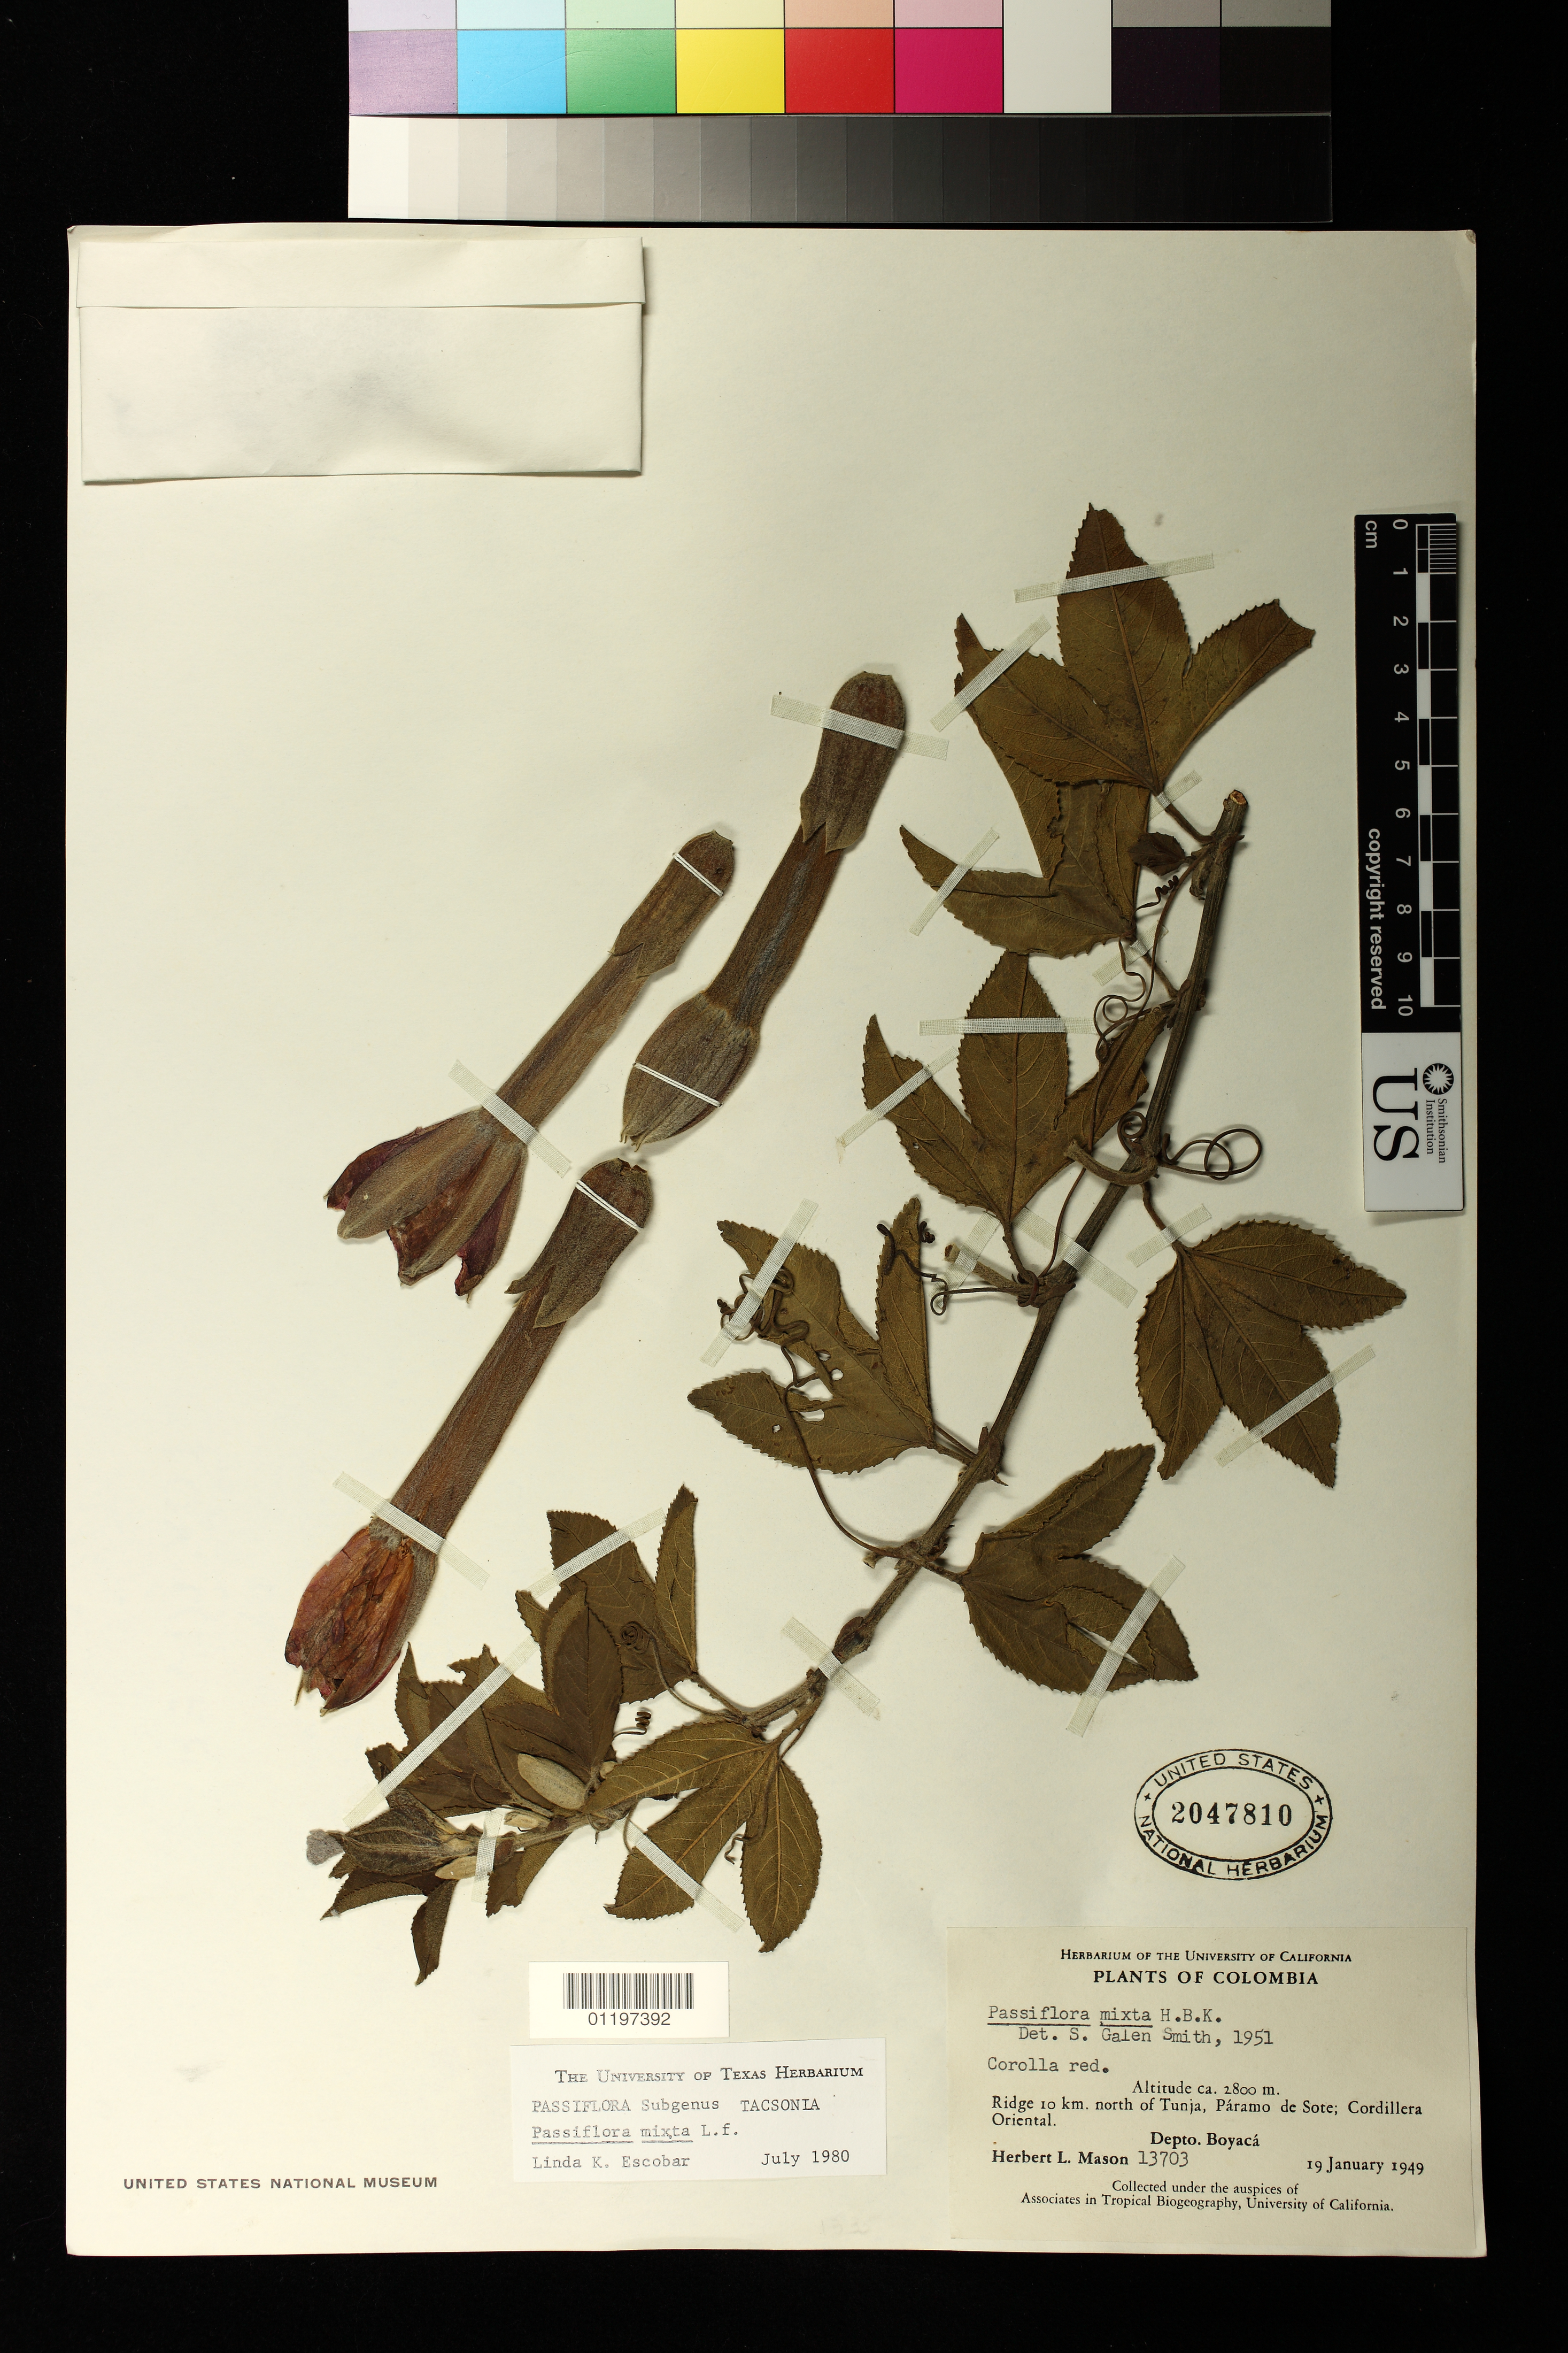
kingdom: Plantae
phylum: Tracheophyta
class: Magnoliopsida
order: Malpighiales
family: Passifloraceae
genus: Passiflora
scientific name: Passiflora mixta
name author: L. f.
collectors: H. L. Mason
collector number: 13703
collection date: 1949-01-19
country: Colombia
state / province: Boyacá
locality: Ridge 10 km. north of Tunja, Paramo de Sote. Cordillera Oriental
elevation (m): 2800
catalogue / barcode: US 2047810